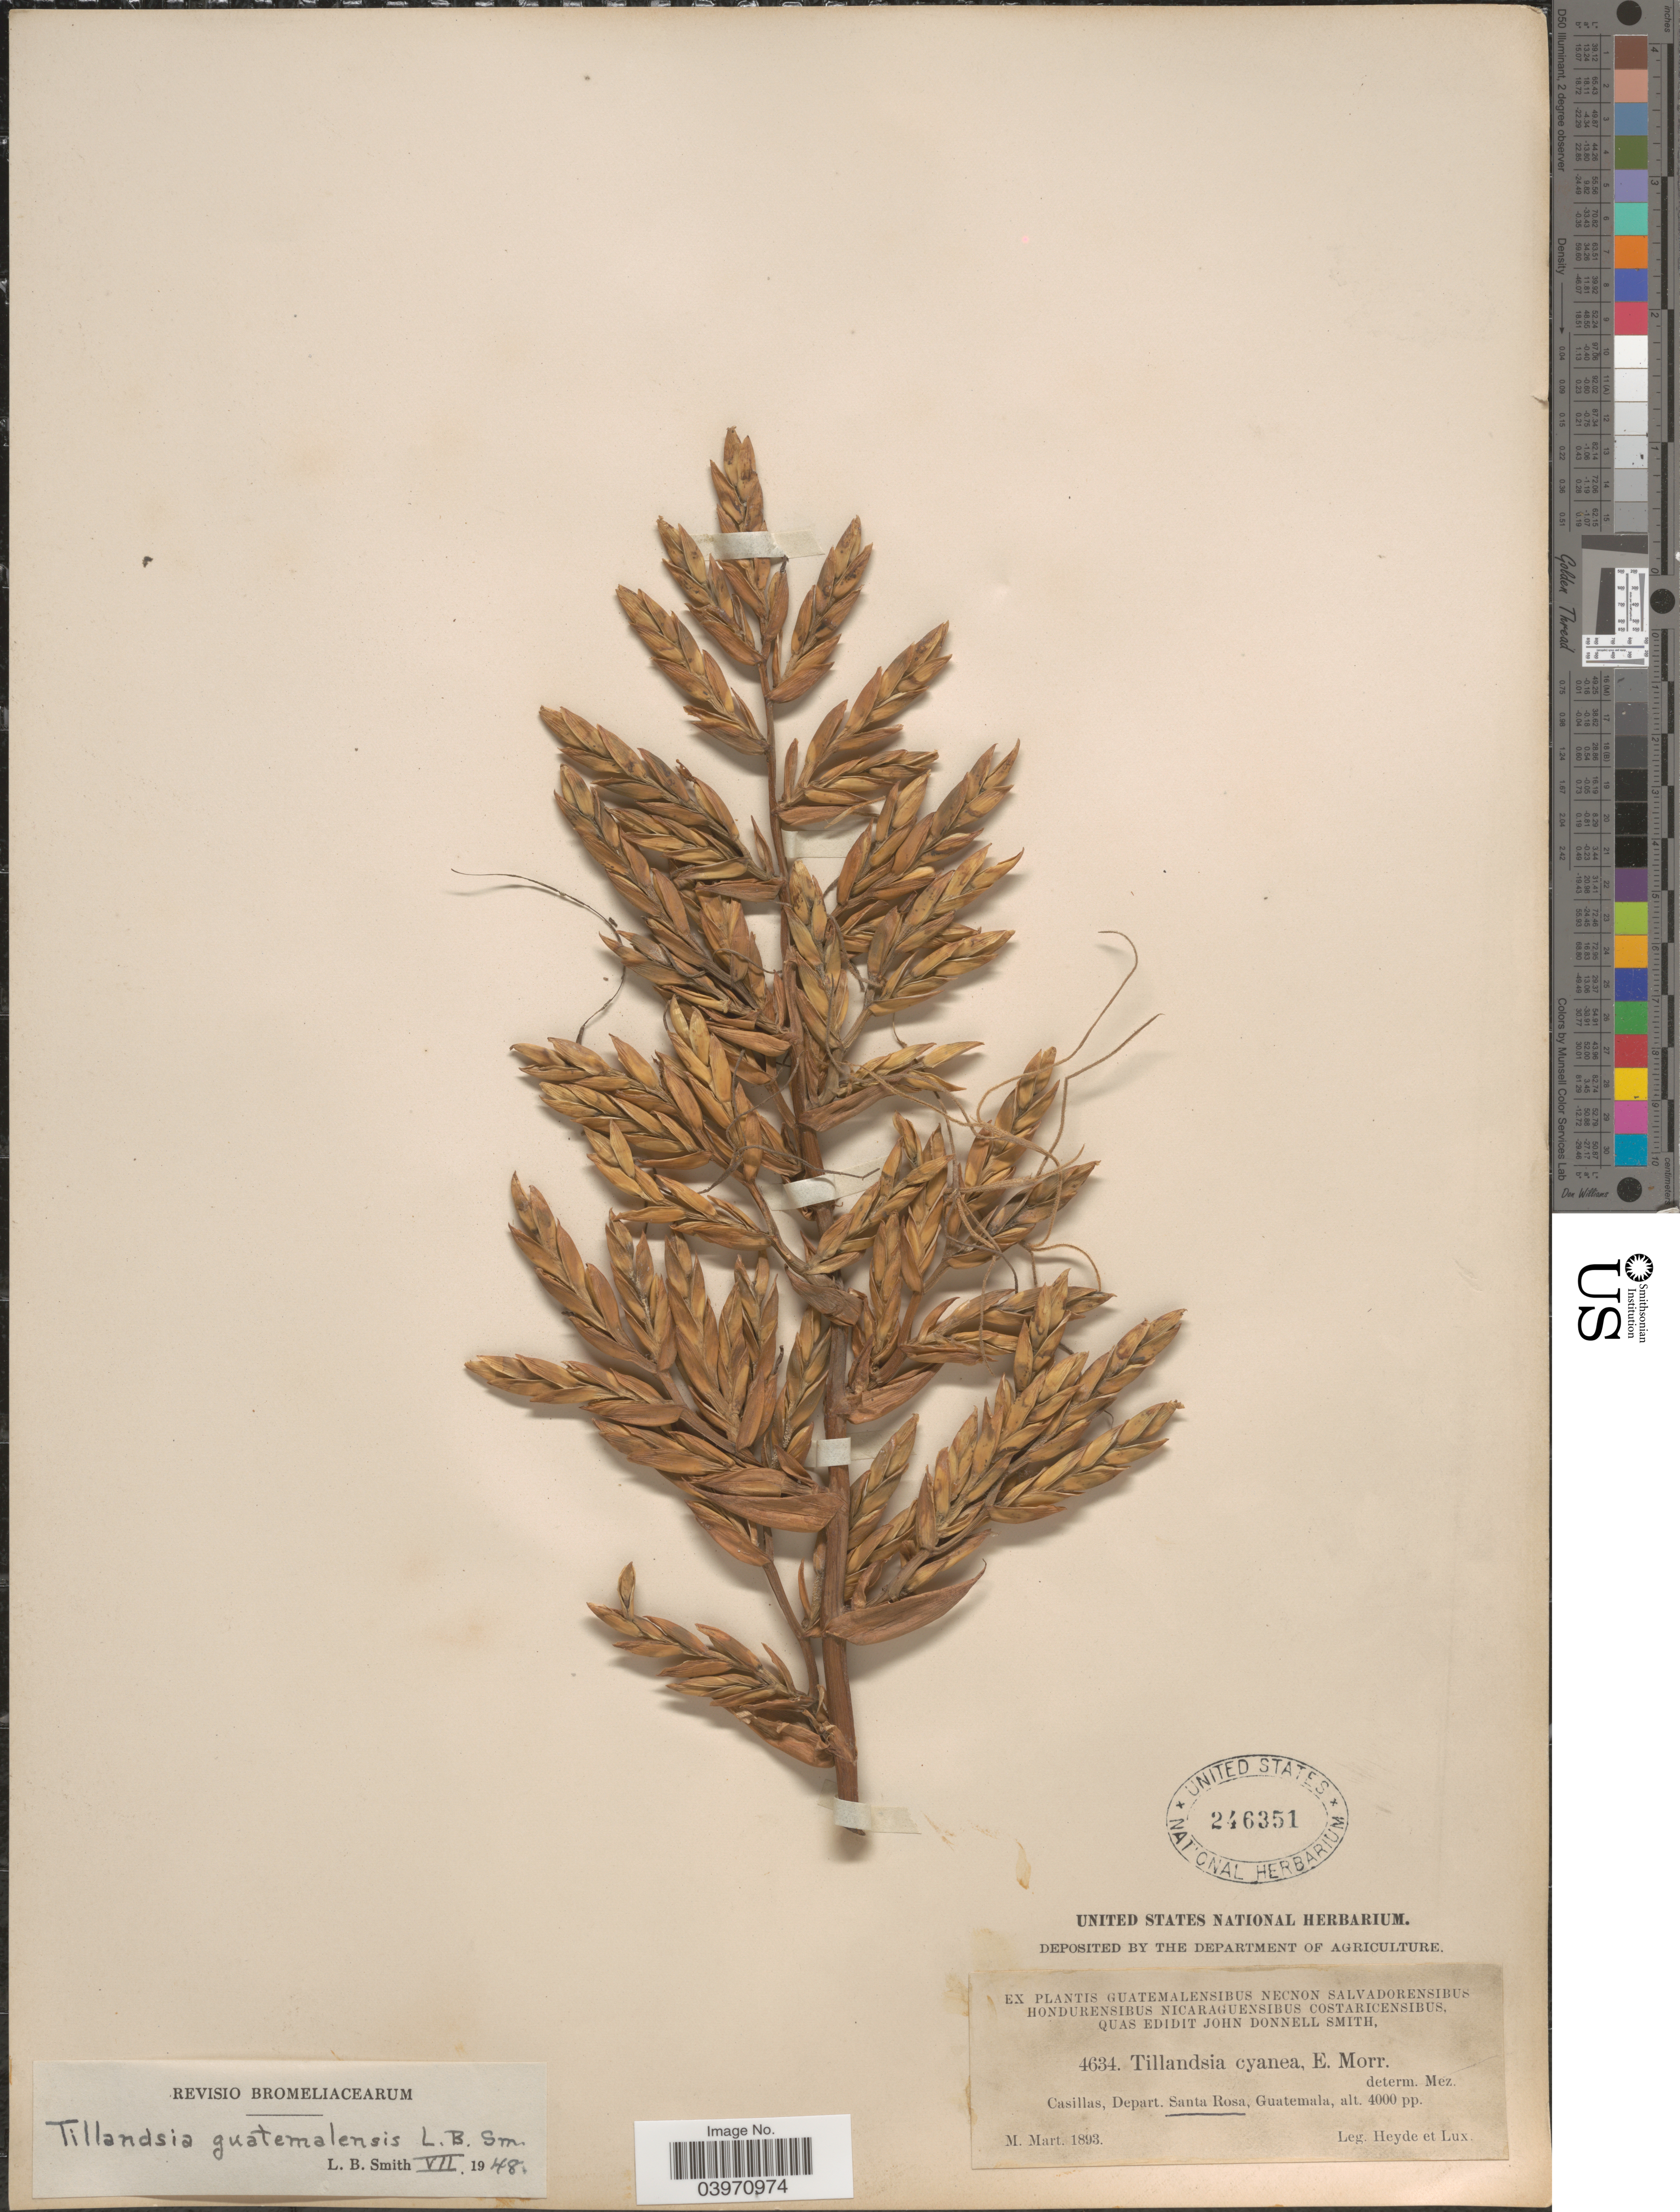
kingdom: Plantae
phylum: Tracheophyta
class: Liliopsida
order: Poales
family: Bromeliaceae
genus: Tillandsia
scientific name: Tillandsia guatemalensis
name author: L.B. Sm.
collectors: Heyde & Lux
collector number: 4634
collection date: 1893-03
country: Guatemala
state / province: Santa Rosa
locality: Casillas, Depart. Santa Rosa.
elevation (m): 1219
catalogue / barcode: US 246351